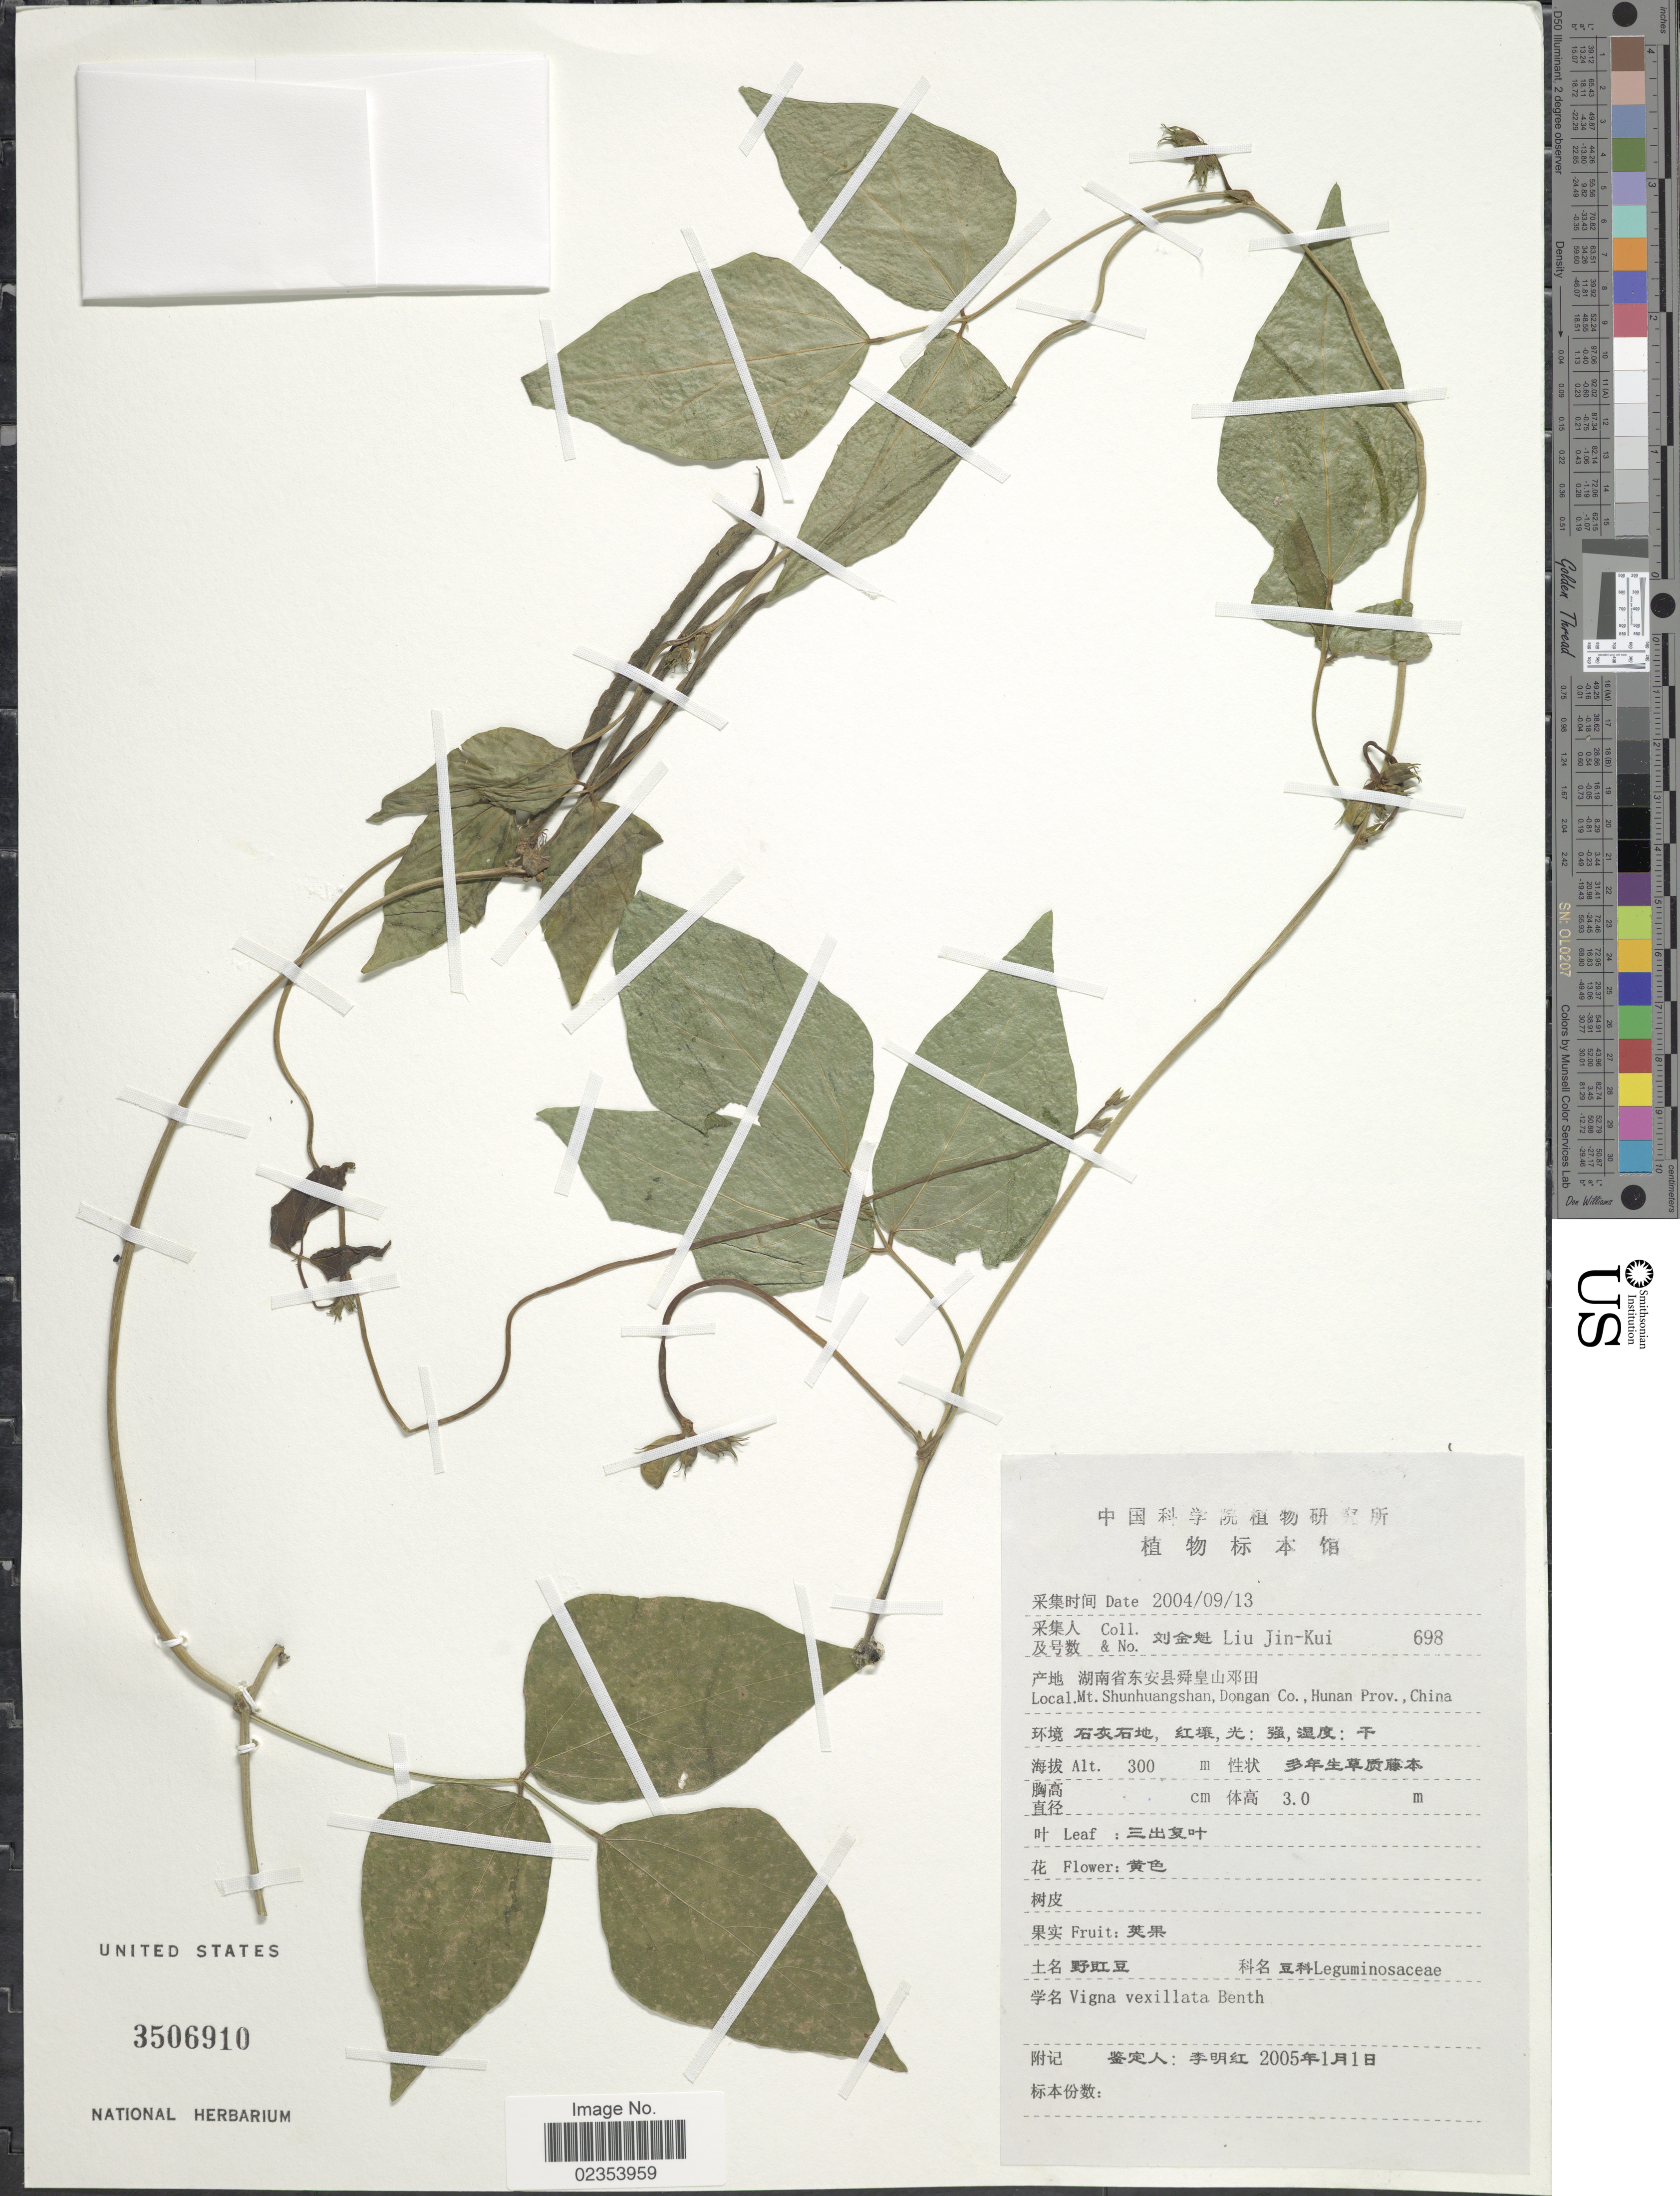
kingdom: Plantae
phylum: Tracheophyta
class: Magnoliopsida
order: Fabales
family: Fabaceae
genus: Vigna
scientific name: Vigna vexillata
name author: (L.) A. Rich.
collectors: Liu Jin-Kui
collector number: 698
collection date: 2004-09-13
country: China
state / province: Hunan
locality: Mt. Shunhuangshan, Dongan Co., Hunan Prov., China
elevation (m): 300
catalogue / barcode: US 3506910